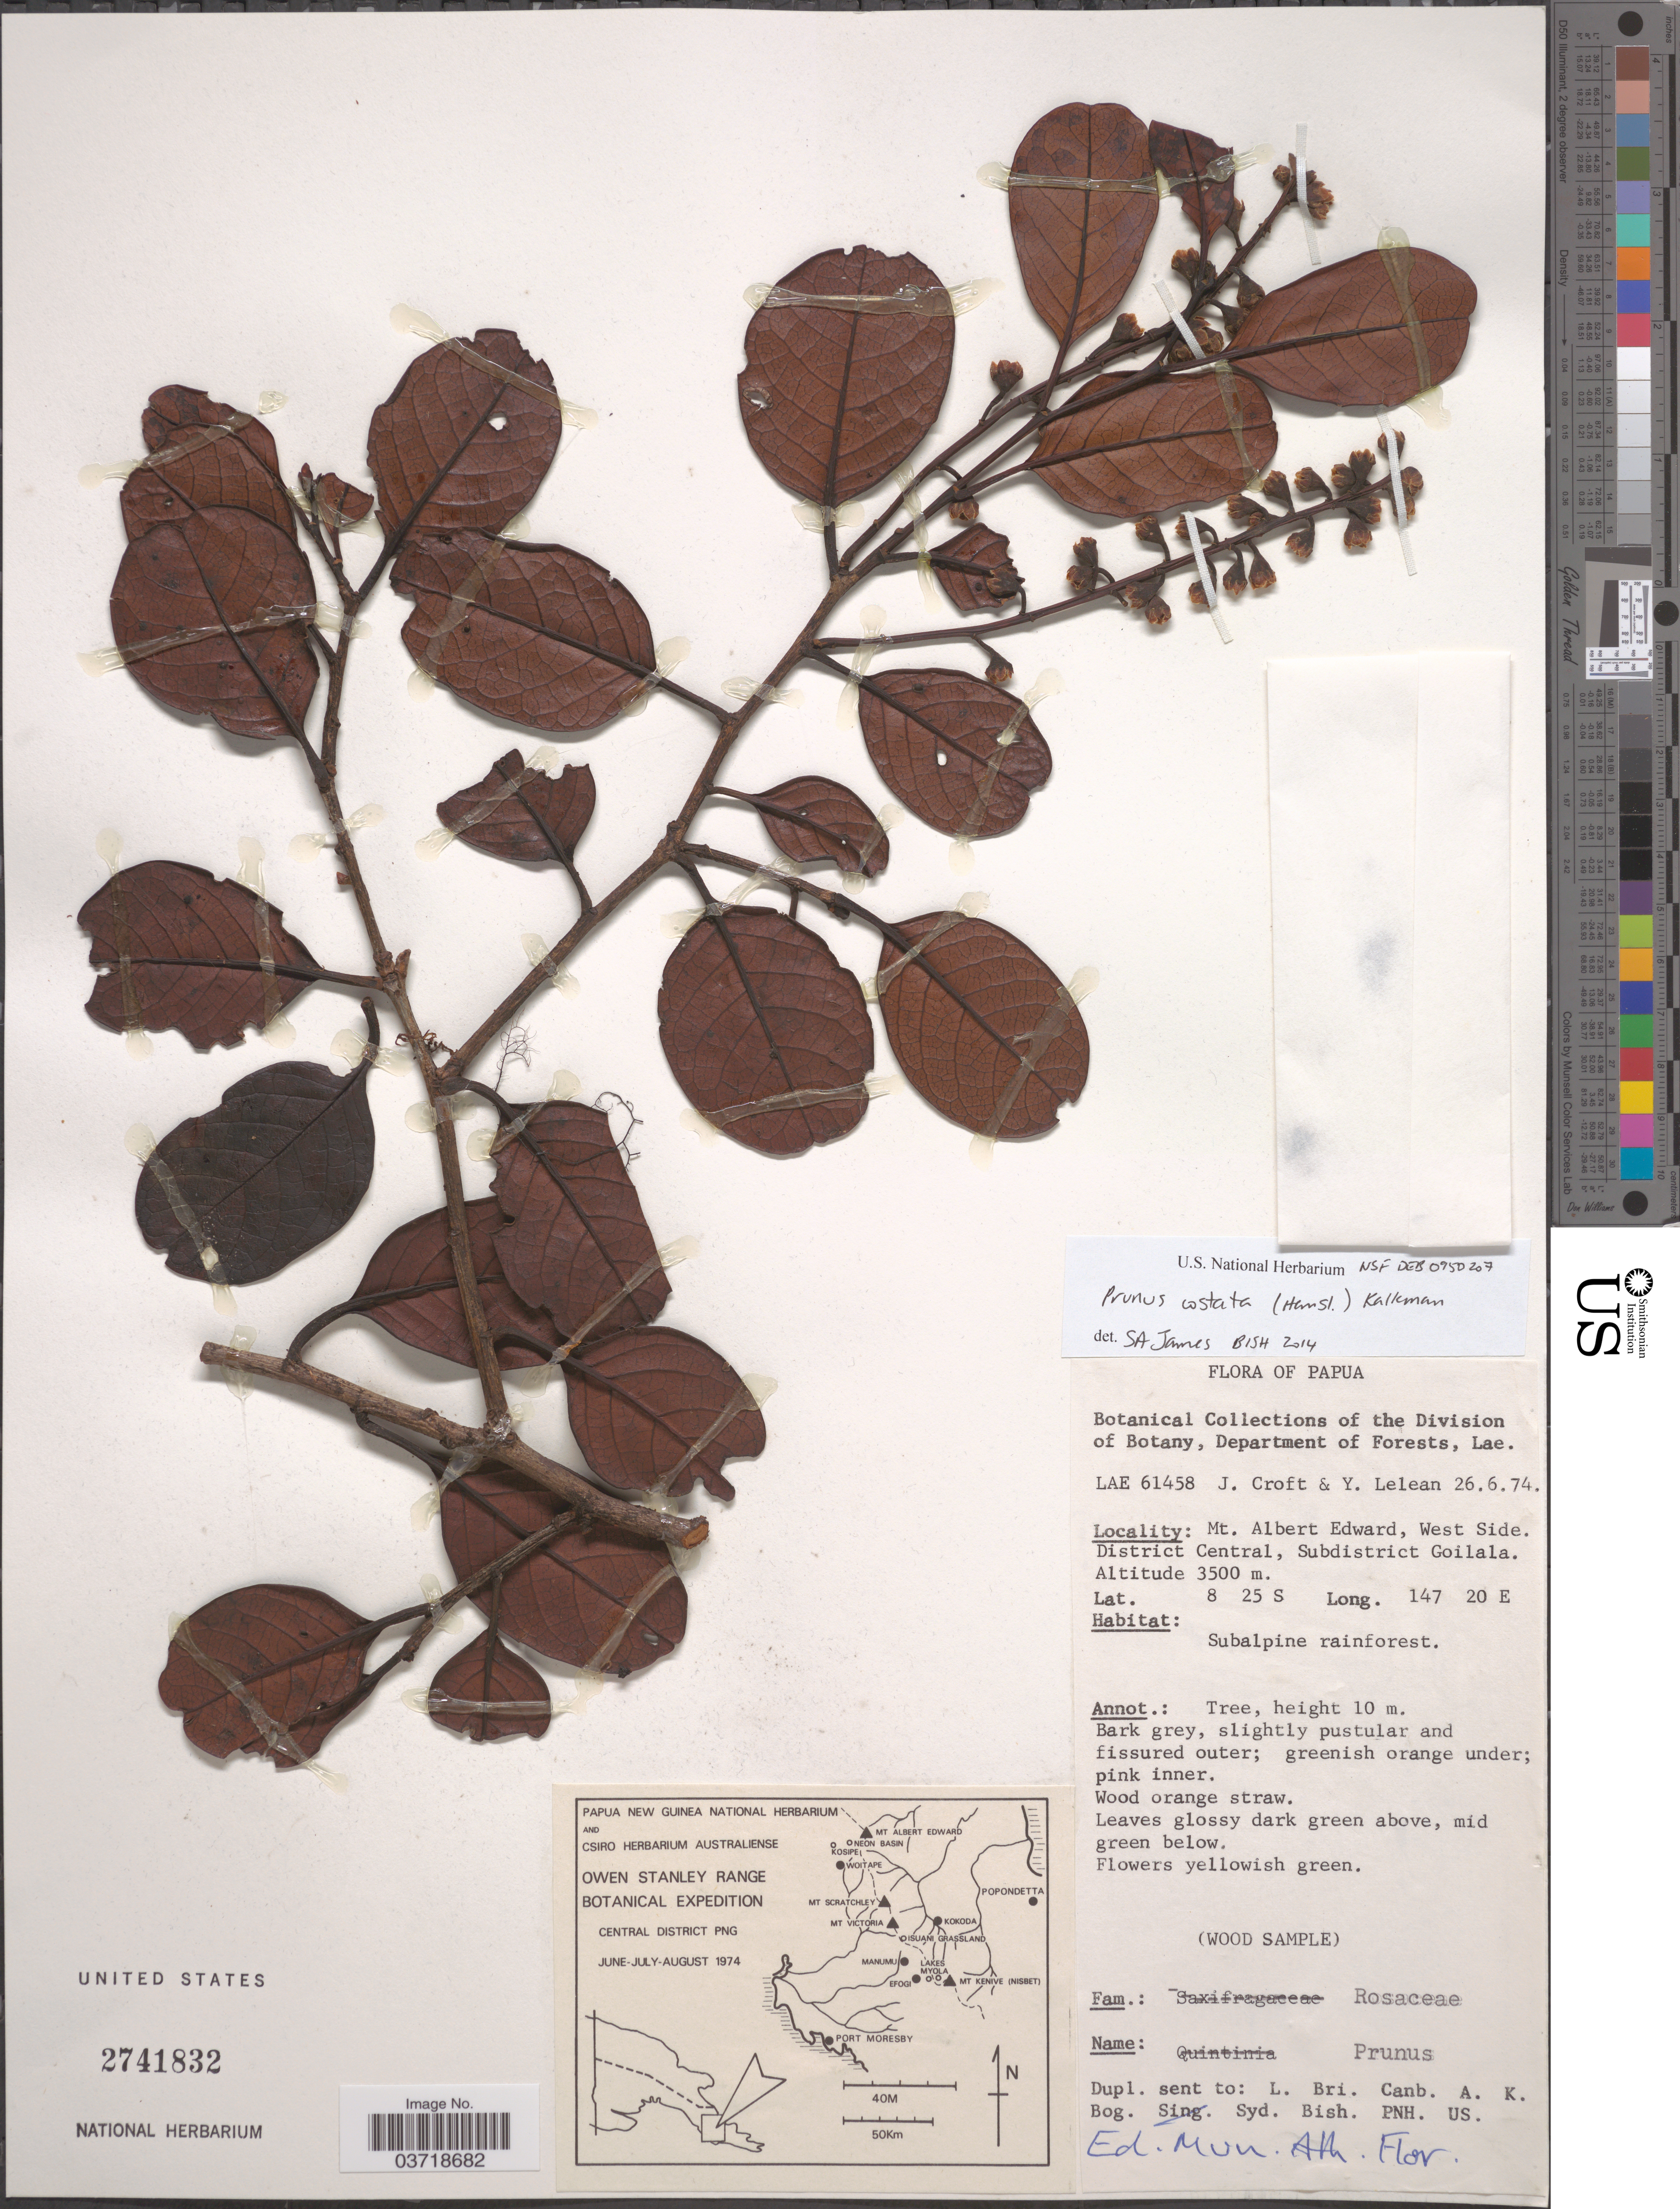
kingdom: Plantae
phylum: Tracheophyta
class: Magnoliopsida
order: Rosales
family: Rosaceae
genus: Prunus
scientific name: Prunus costata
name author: (Hemsl.) Kalkman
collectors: J. Croft & Y. Lelean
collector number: LAE 61458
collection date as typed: Transcribed d/m/y: 26/6/74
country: Papua New Guinea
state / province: Central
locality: Papua. Mt. Albert Edward, West Side. District Central, Subdistrict Goilala.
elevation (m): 3500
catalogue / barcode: US 2741832